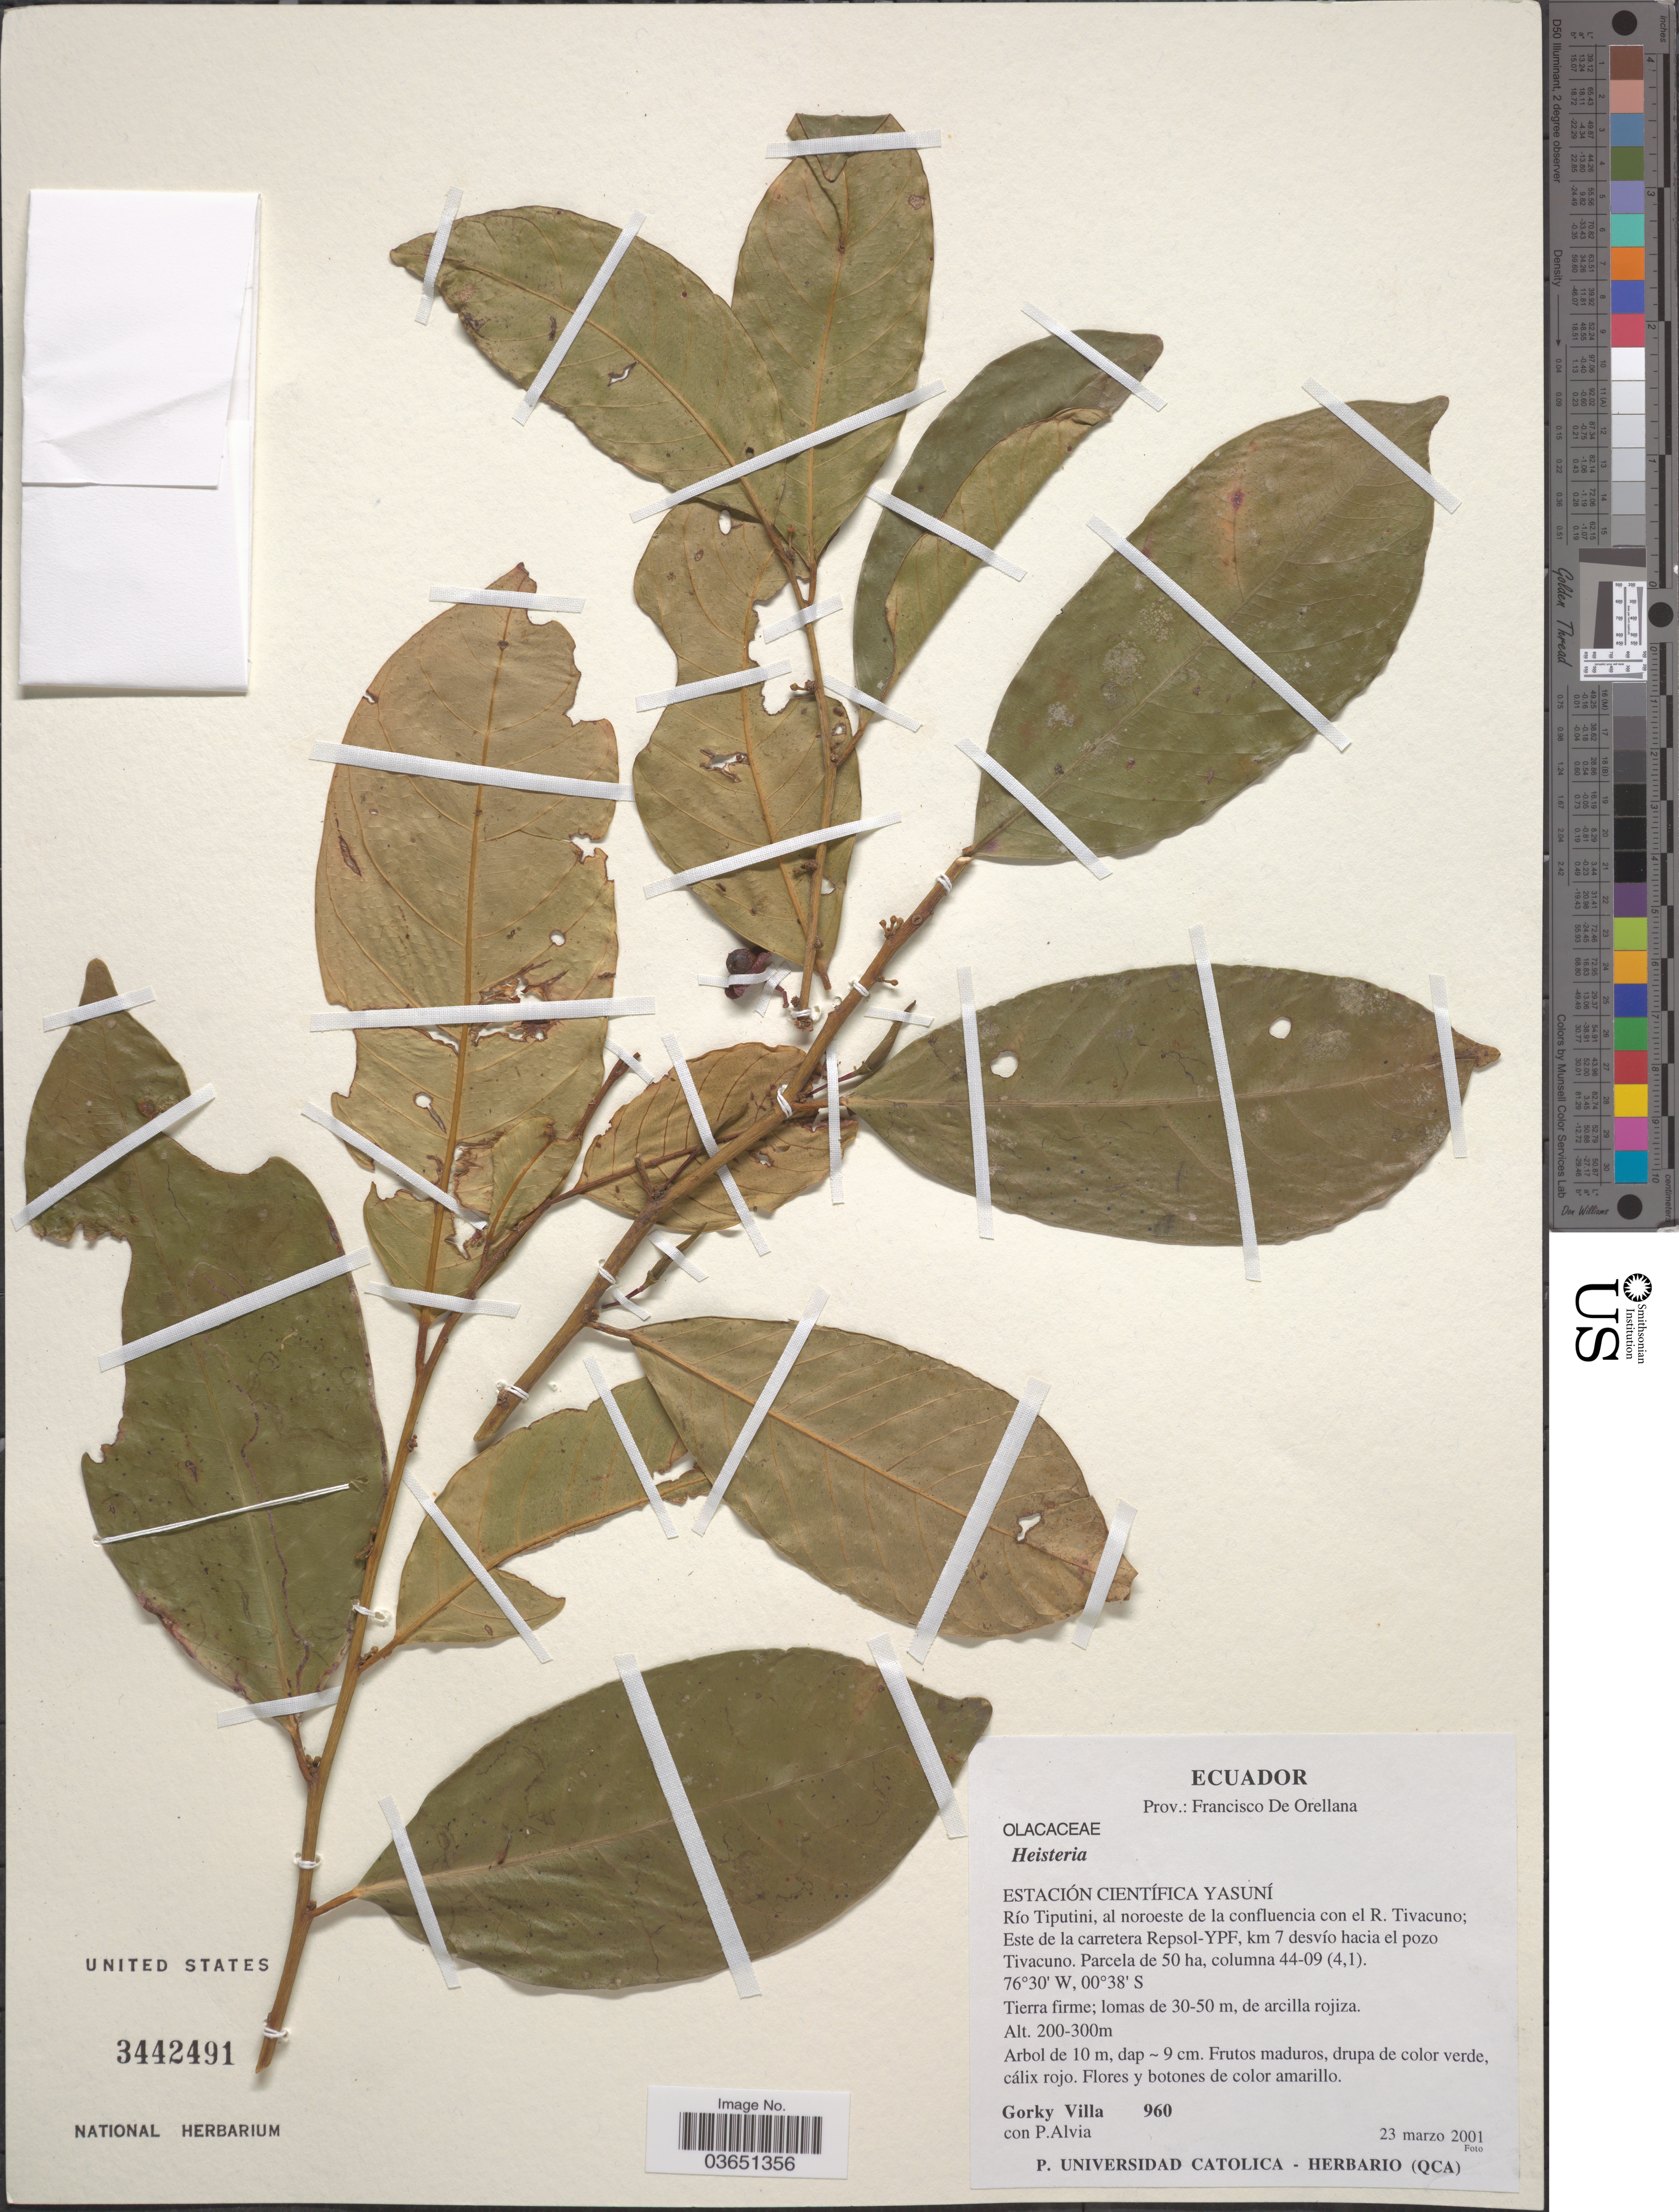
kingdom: Plantae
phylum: Tracheophyta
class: Magnoliopsida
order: Santalales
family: Erythropalaceae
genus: Heisteria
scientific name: Heisteria sp.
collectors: G. Villa & P. Alvia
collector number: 960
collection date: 2001-03-23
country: Ecuador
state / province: Orellana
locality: Prov.: Francisco De Orellana. Estación Científica Yasuní. Río Tiputini, al noroeste de la confluencia con el R. Tivacuno; Este de la carretera Repsol-YPF, km 7 desvío hacia el pozo Tivacuno.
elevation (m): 200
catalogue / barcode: US 3442491